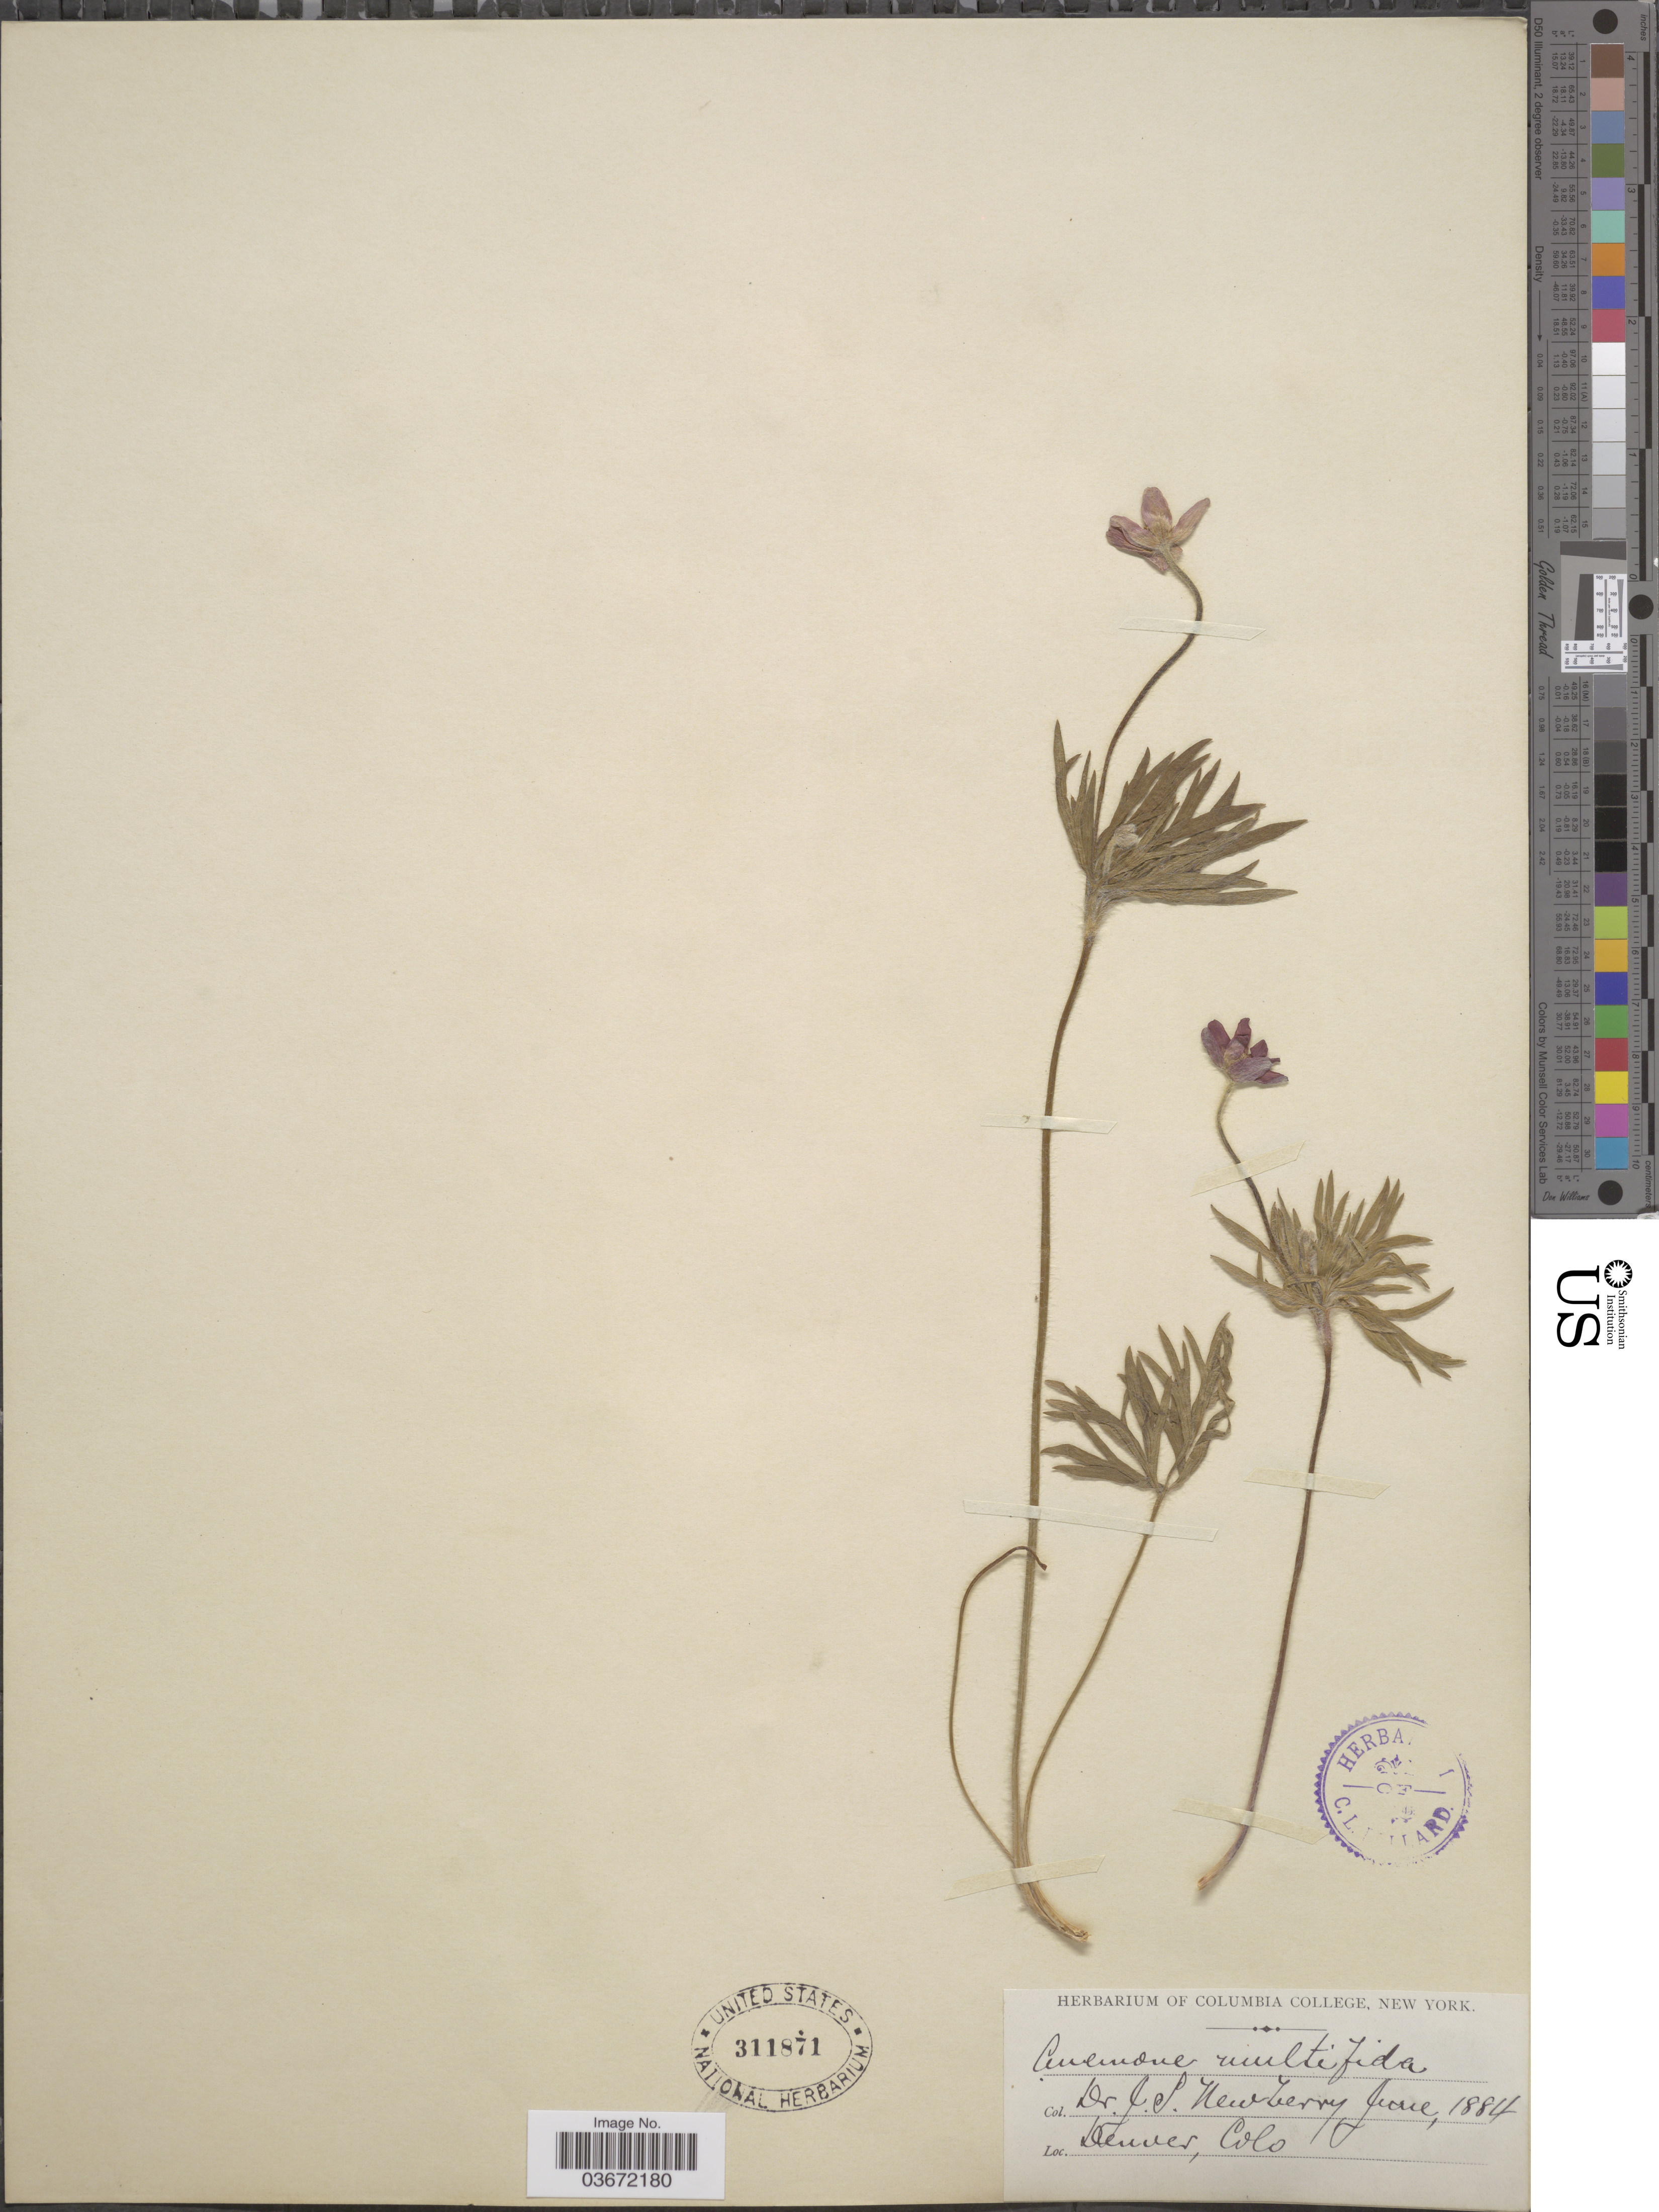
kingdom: Plantae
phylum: Tracheophyta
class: Magnoliopsida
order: Ranunculales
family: Ranunculaceae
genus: Anemone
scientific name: Anemone multifida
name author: Poir.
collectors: J. S. Newberry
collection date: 1884-06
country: United States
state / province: Colorado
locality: Denver.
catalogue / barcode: US 311871